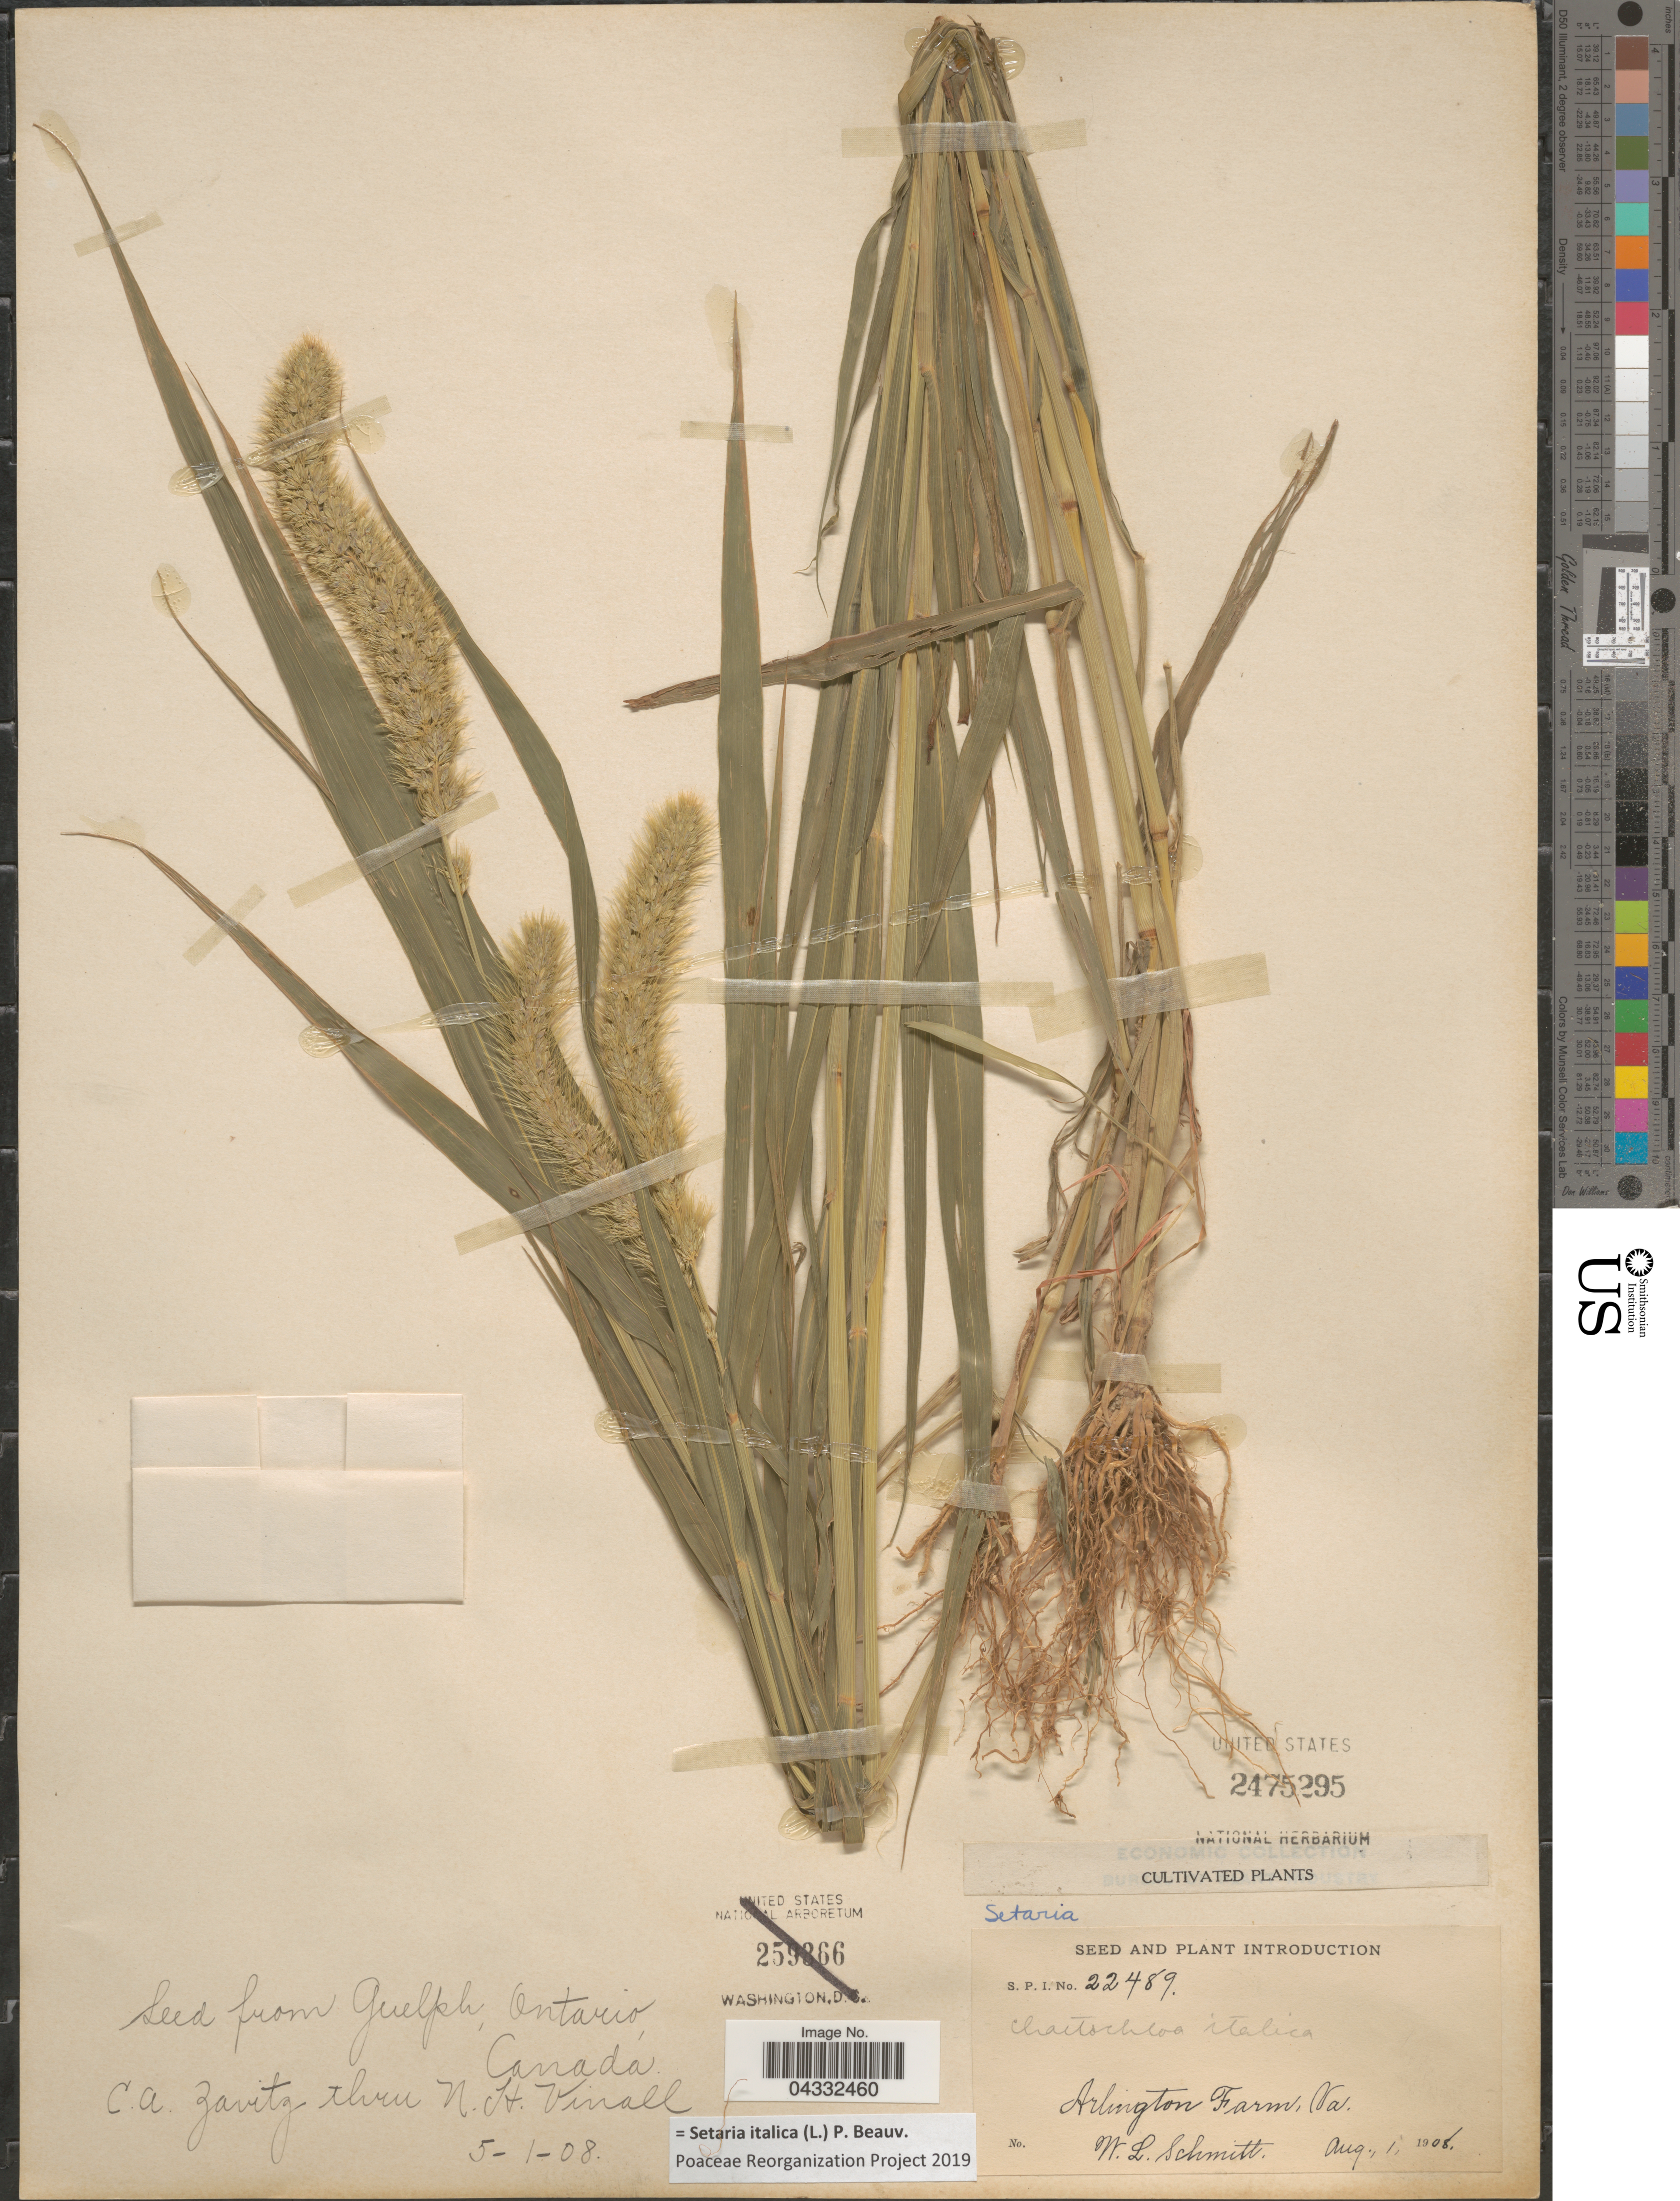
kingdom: Plantae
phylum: Tracheophyta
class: Liliopsida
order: Poales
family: Poaceae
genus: Setaria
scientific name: Setaria italica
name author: (L.) P. Beauv.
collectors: W. L. Schmitt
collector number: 22489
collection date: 1908-08-01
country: United States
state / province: Virginia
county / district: Arlington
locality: Arlington Farm.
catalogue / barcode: US 2475295